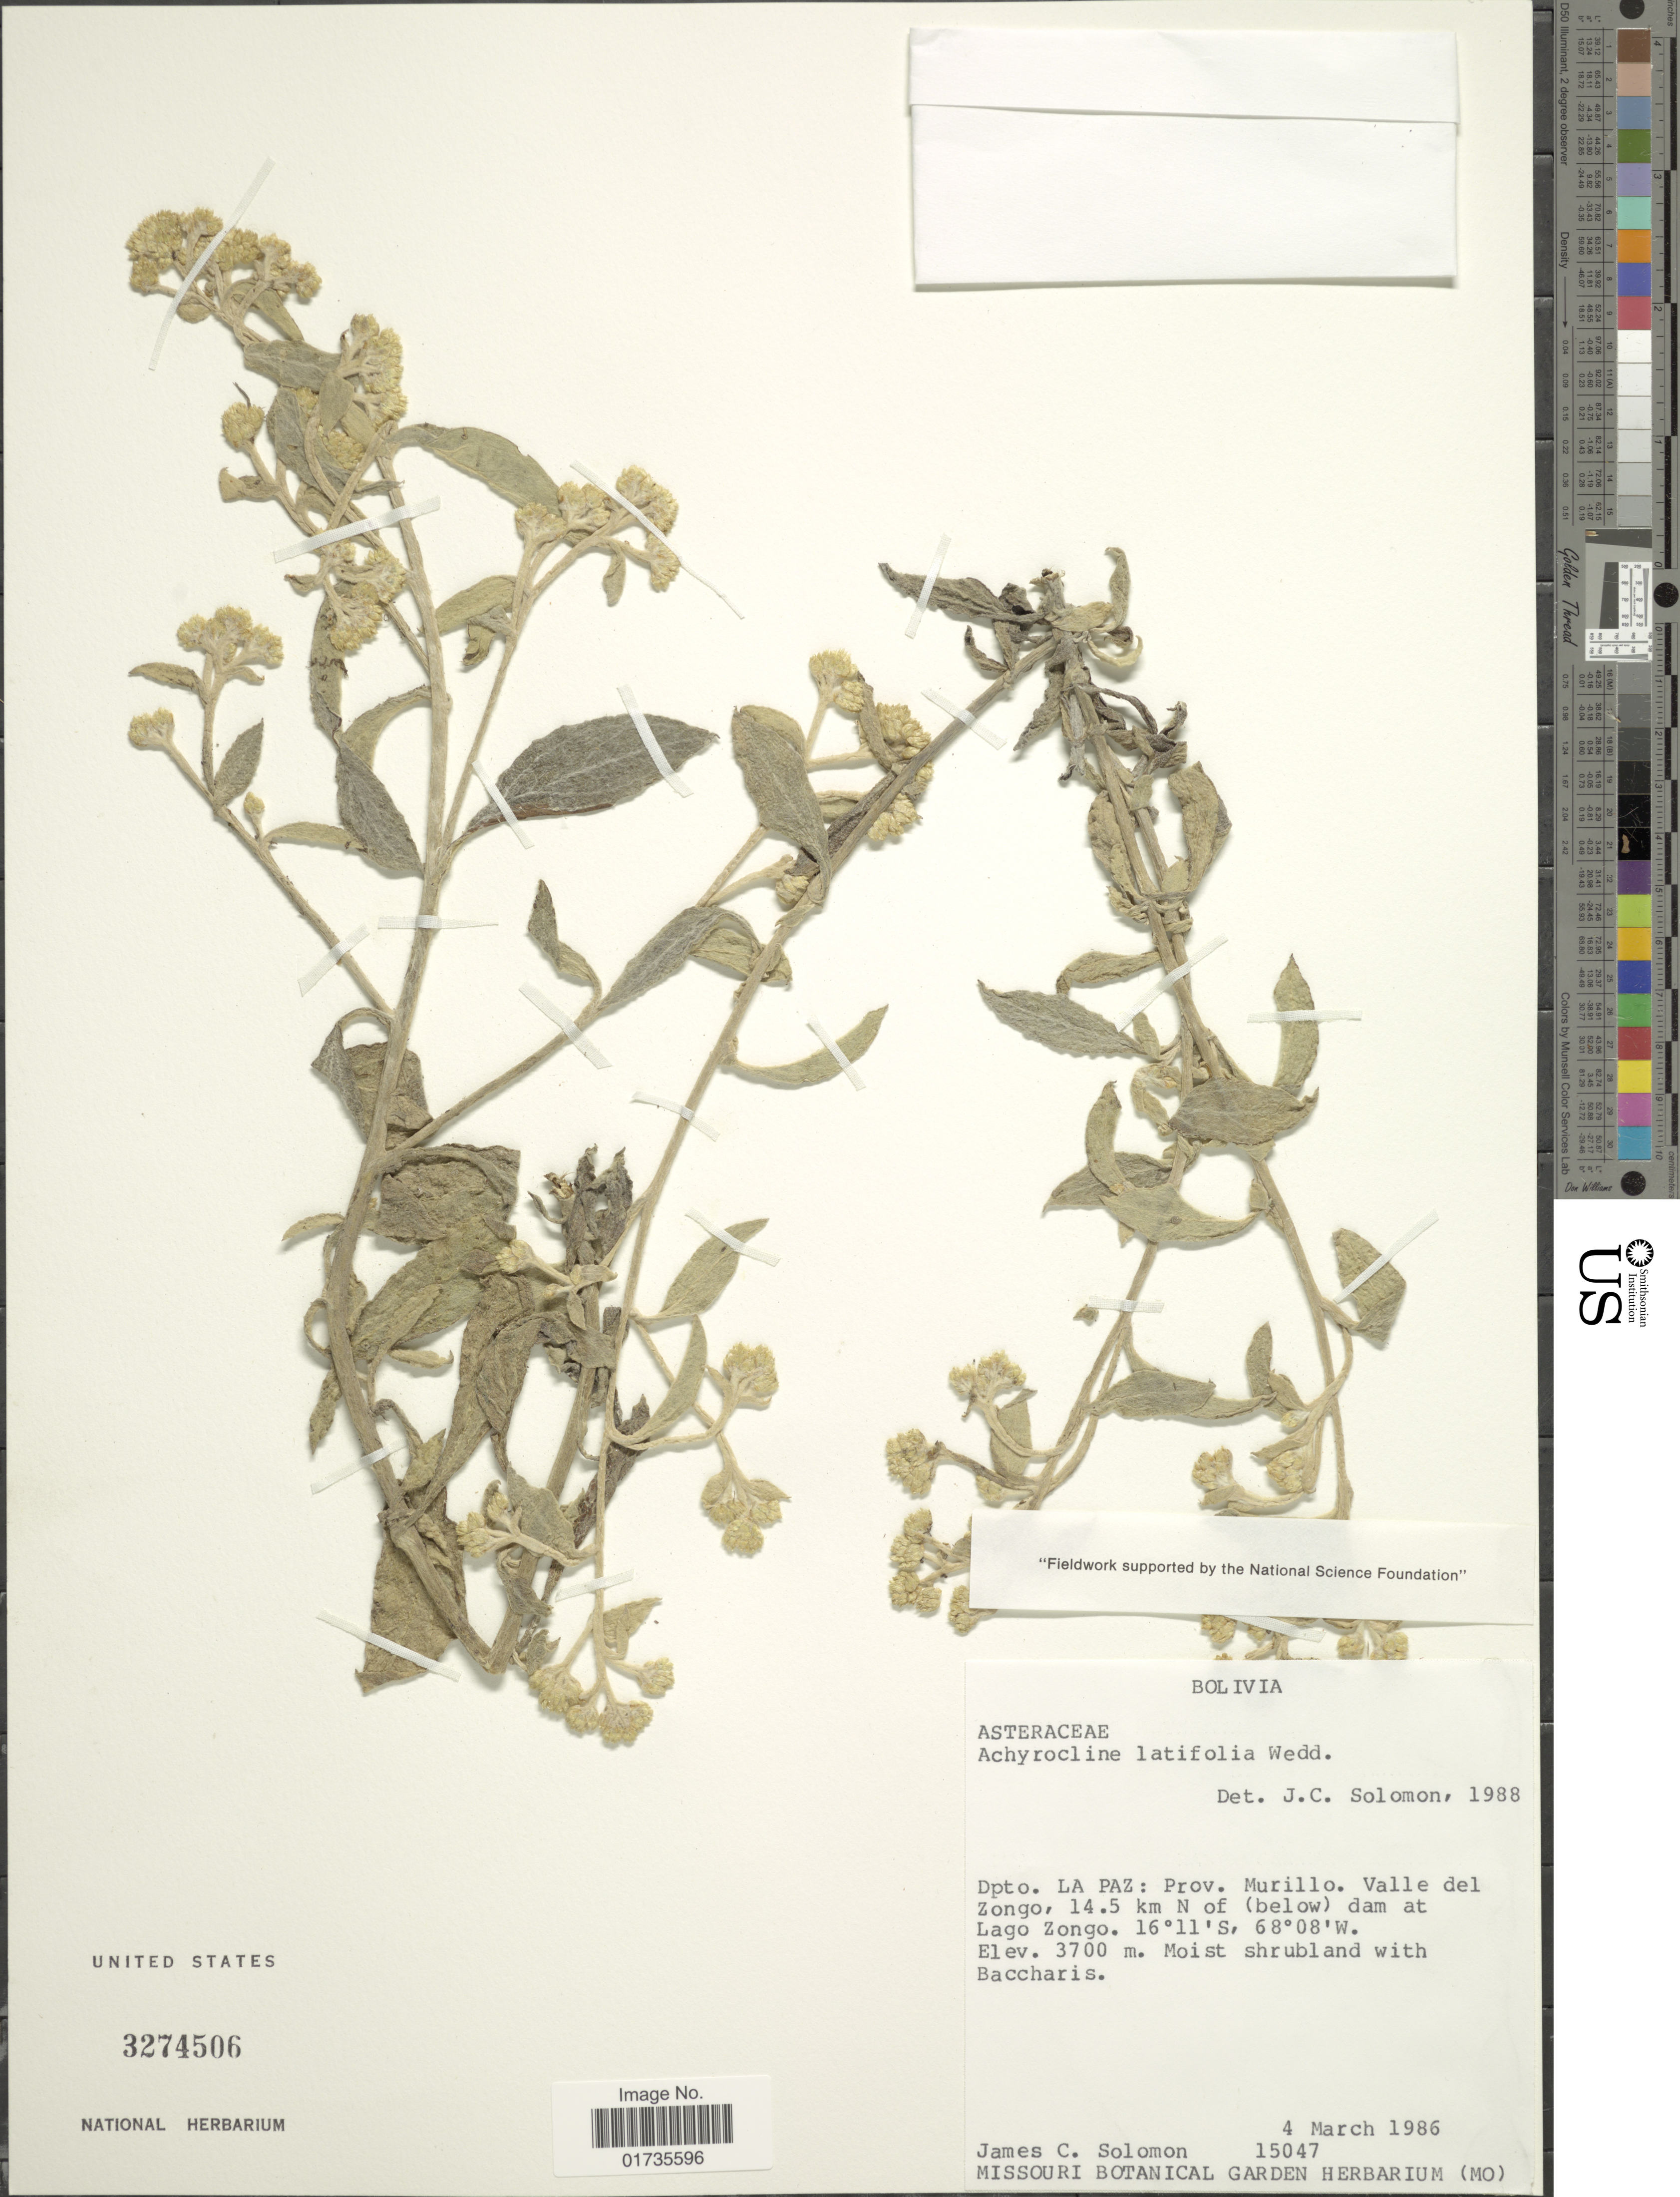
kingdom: Plantae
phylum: Tracheophyta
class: Magnoliopsida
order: Asterales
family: Asteraceae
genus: Achyrocline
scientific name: Achyrocline latifolia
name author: Wedd.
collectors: J. C. Solomon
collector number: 15047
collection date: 1986-03-04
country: Bolivia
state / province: La Paz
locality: Bolivia. Dpto. La Paz: Prov. Murillo. Valle del Zongo, 14.5 km N of (below) dam at Lago Zongo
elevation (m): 3700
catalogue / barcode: US 3274506